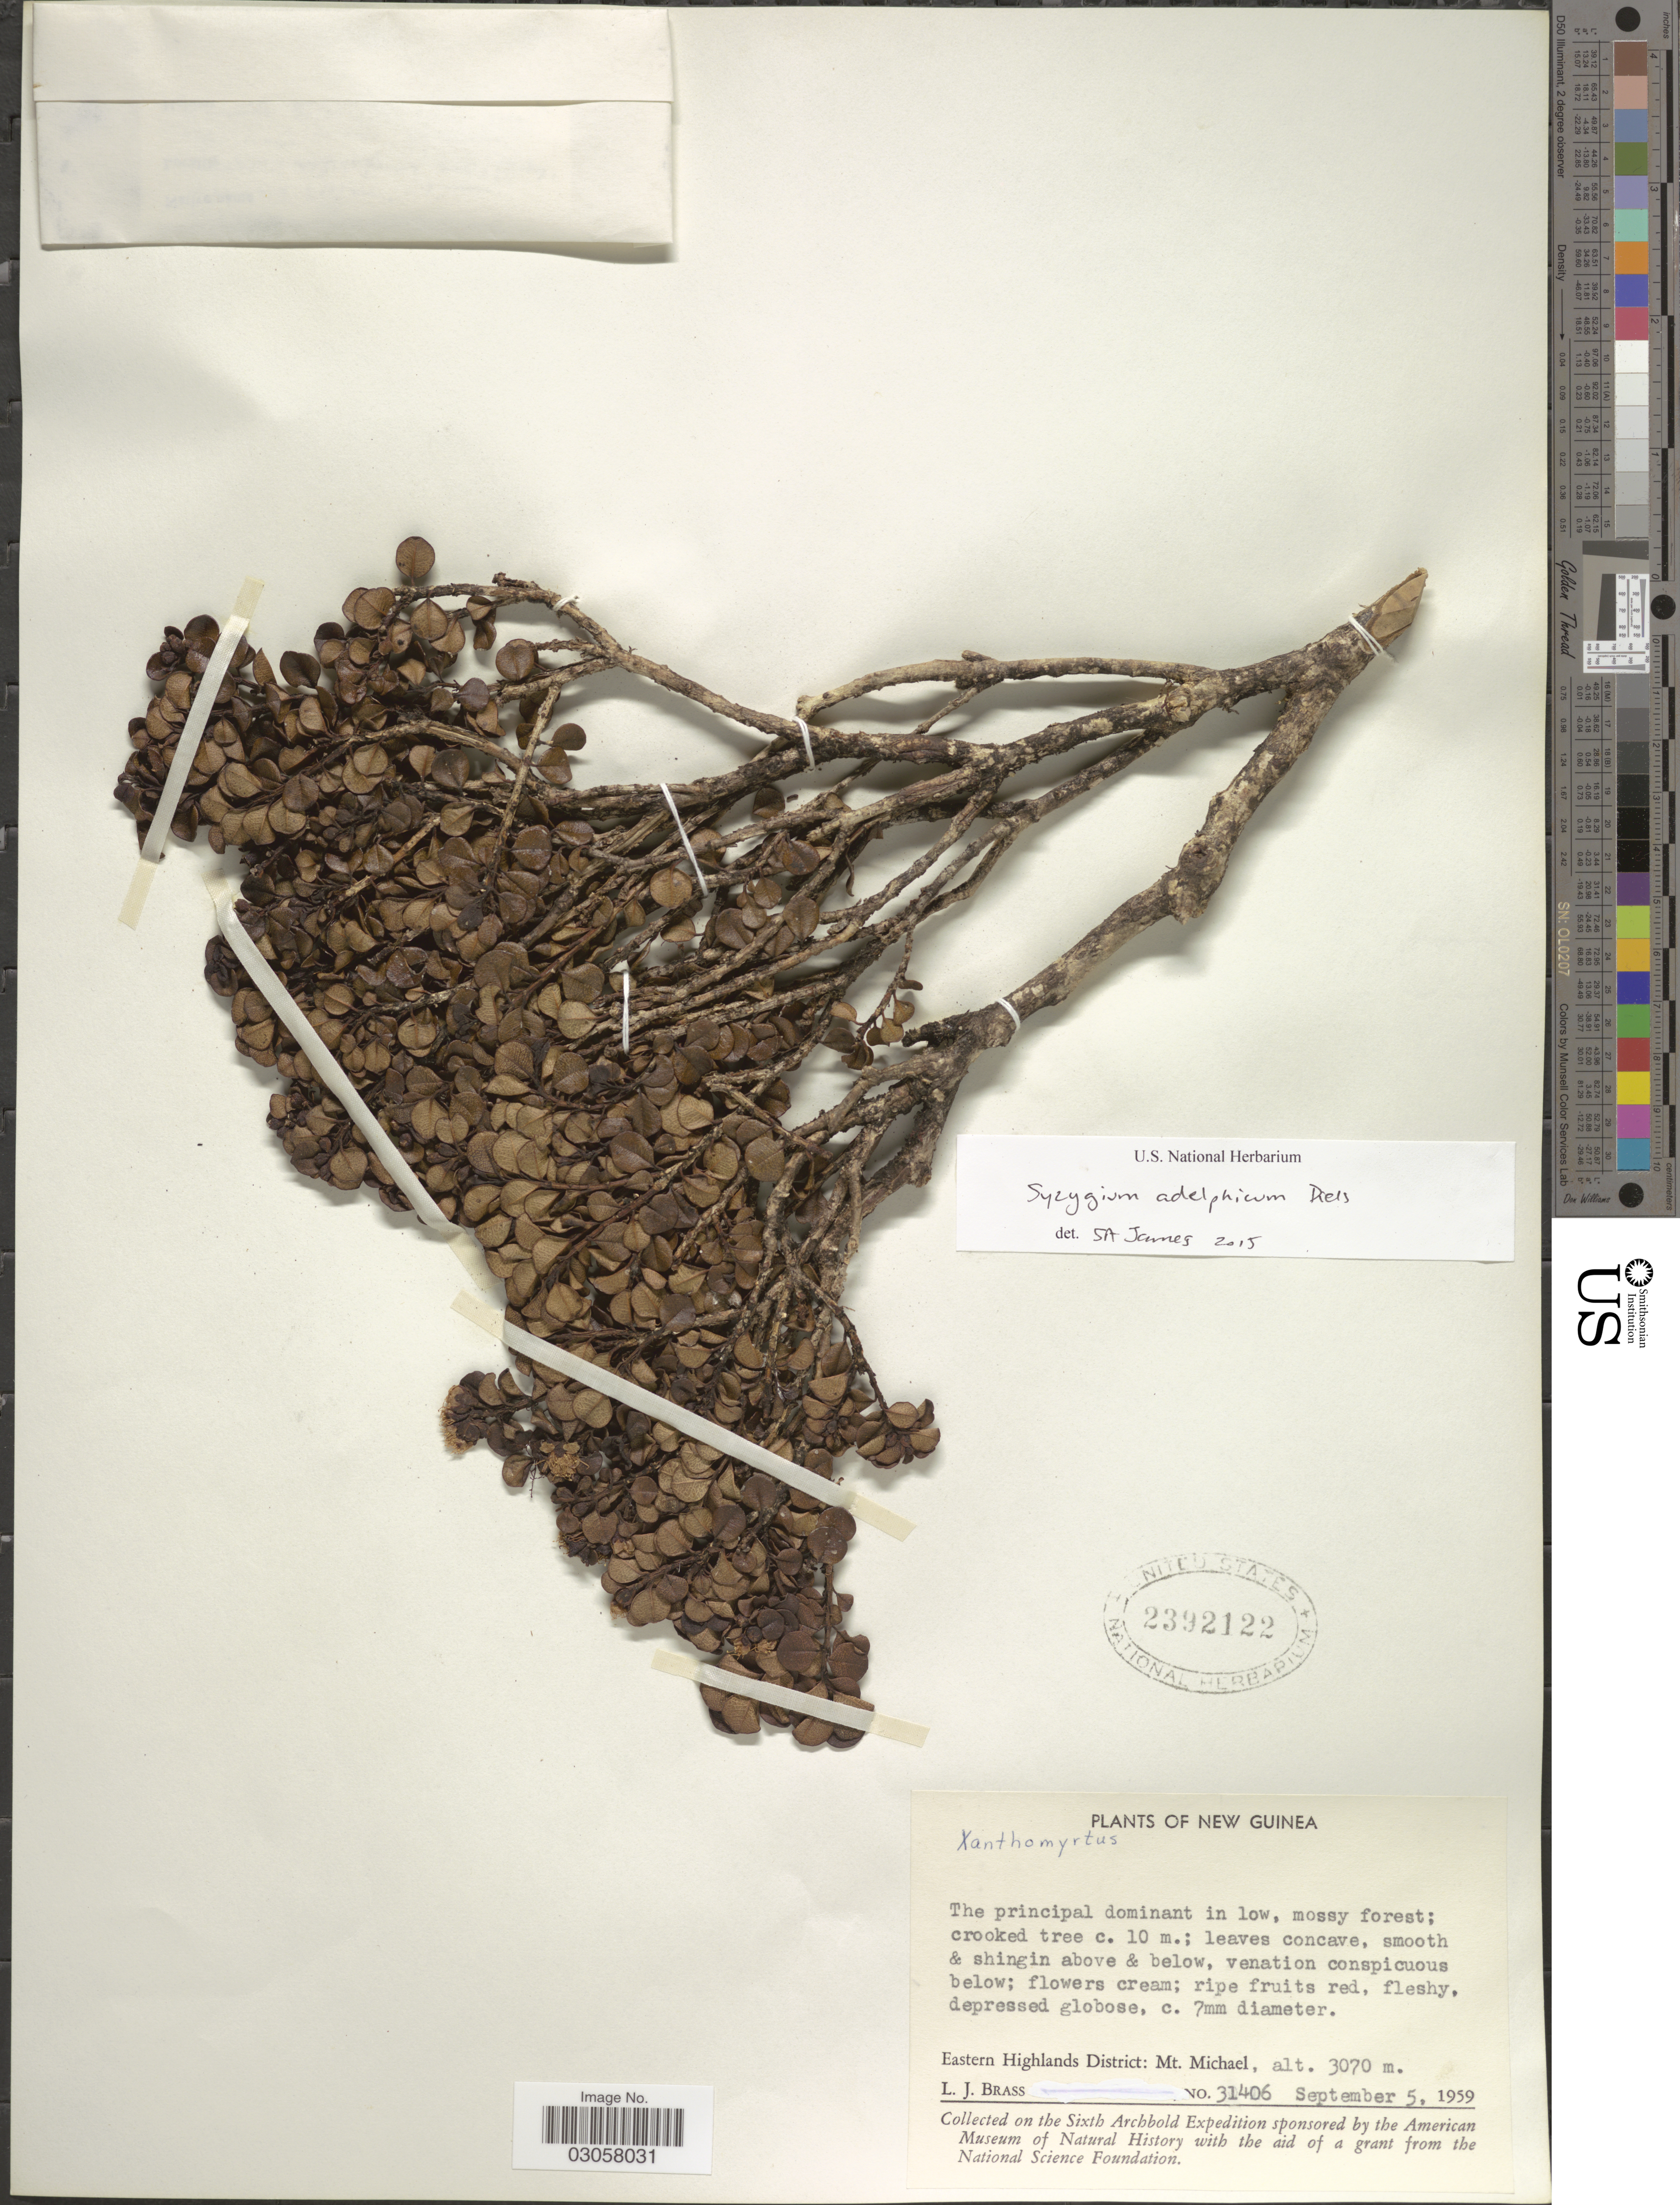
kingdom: Plantae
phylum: Tracheophyta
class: Magnoliopsida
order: Myrtales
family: Myrtaceae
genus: Syzygium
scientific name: Syzygium adelphicum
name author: Diels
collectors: L. J. Brass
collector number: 31406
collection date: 1959-09-05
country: Papua New Guinea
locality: New Guinea. Eastern Highlands District: Mt. Michael.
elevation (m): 3070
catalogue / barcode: US 2392122